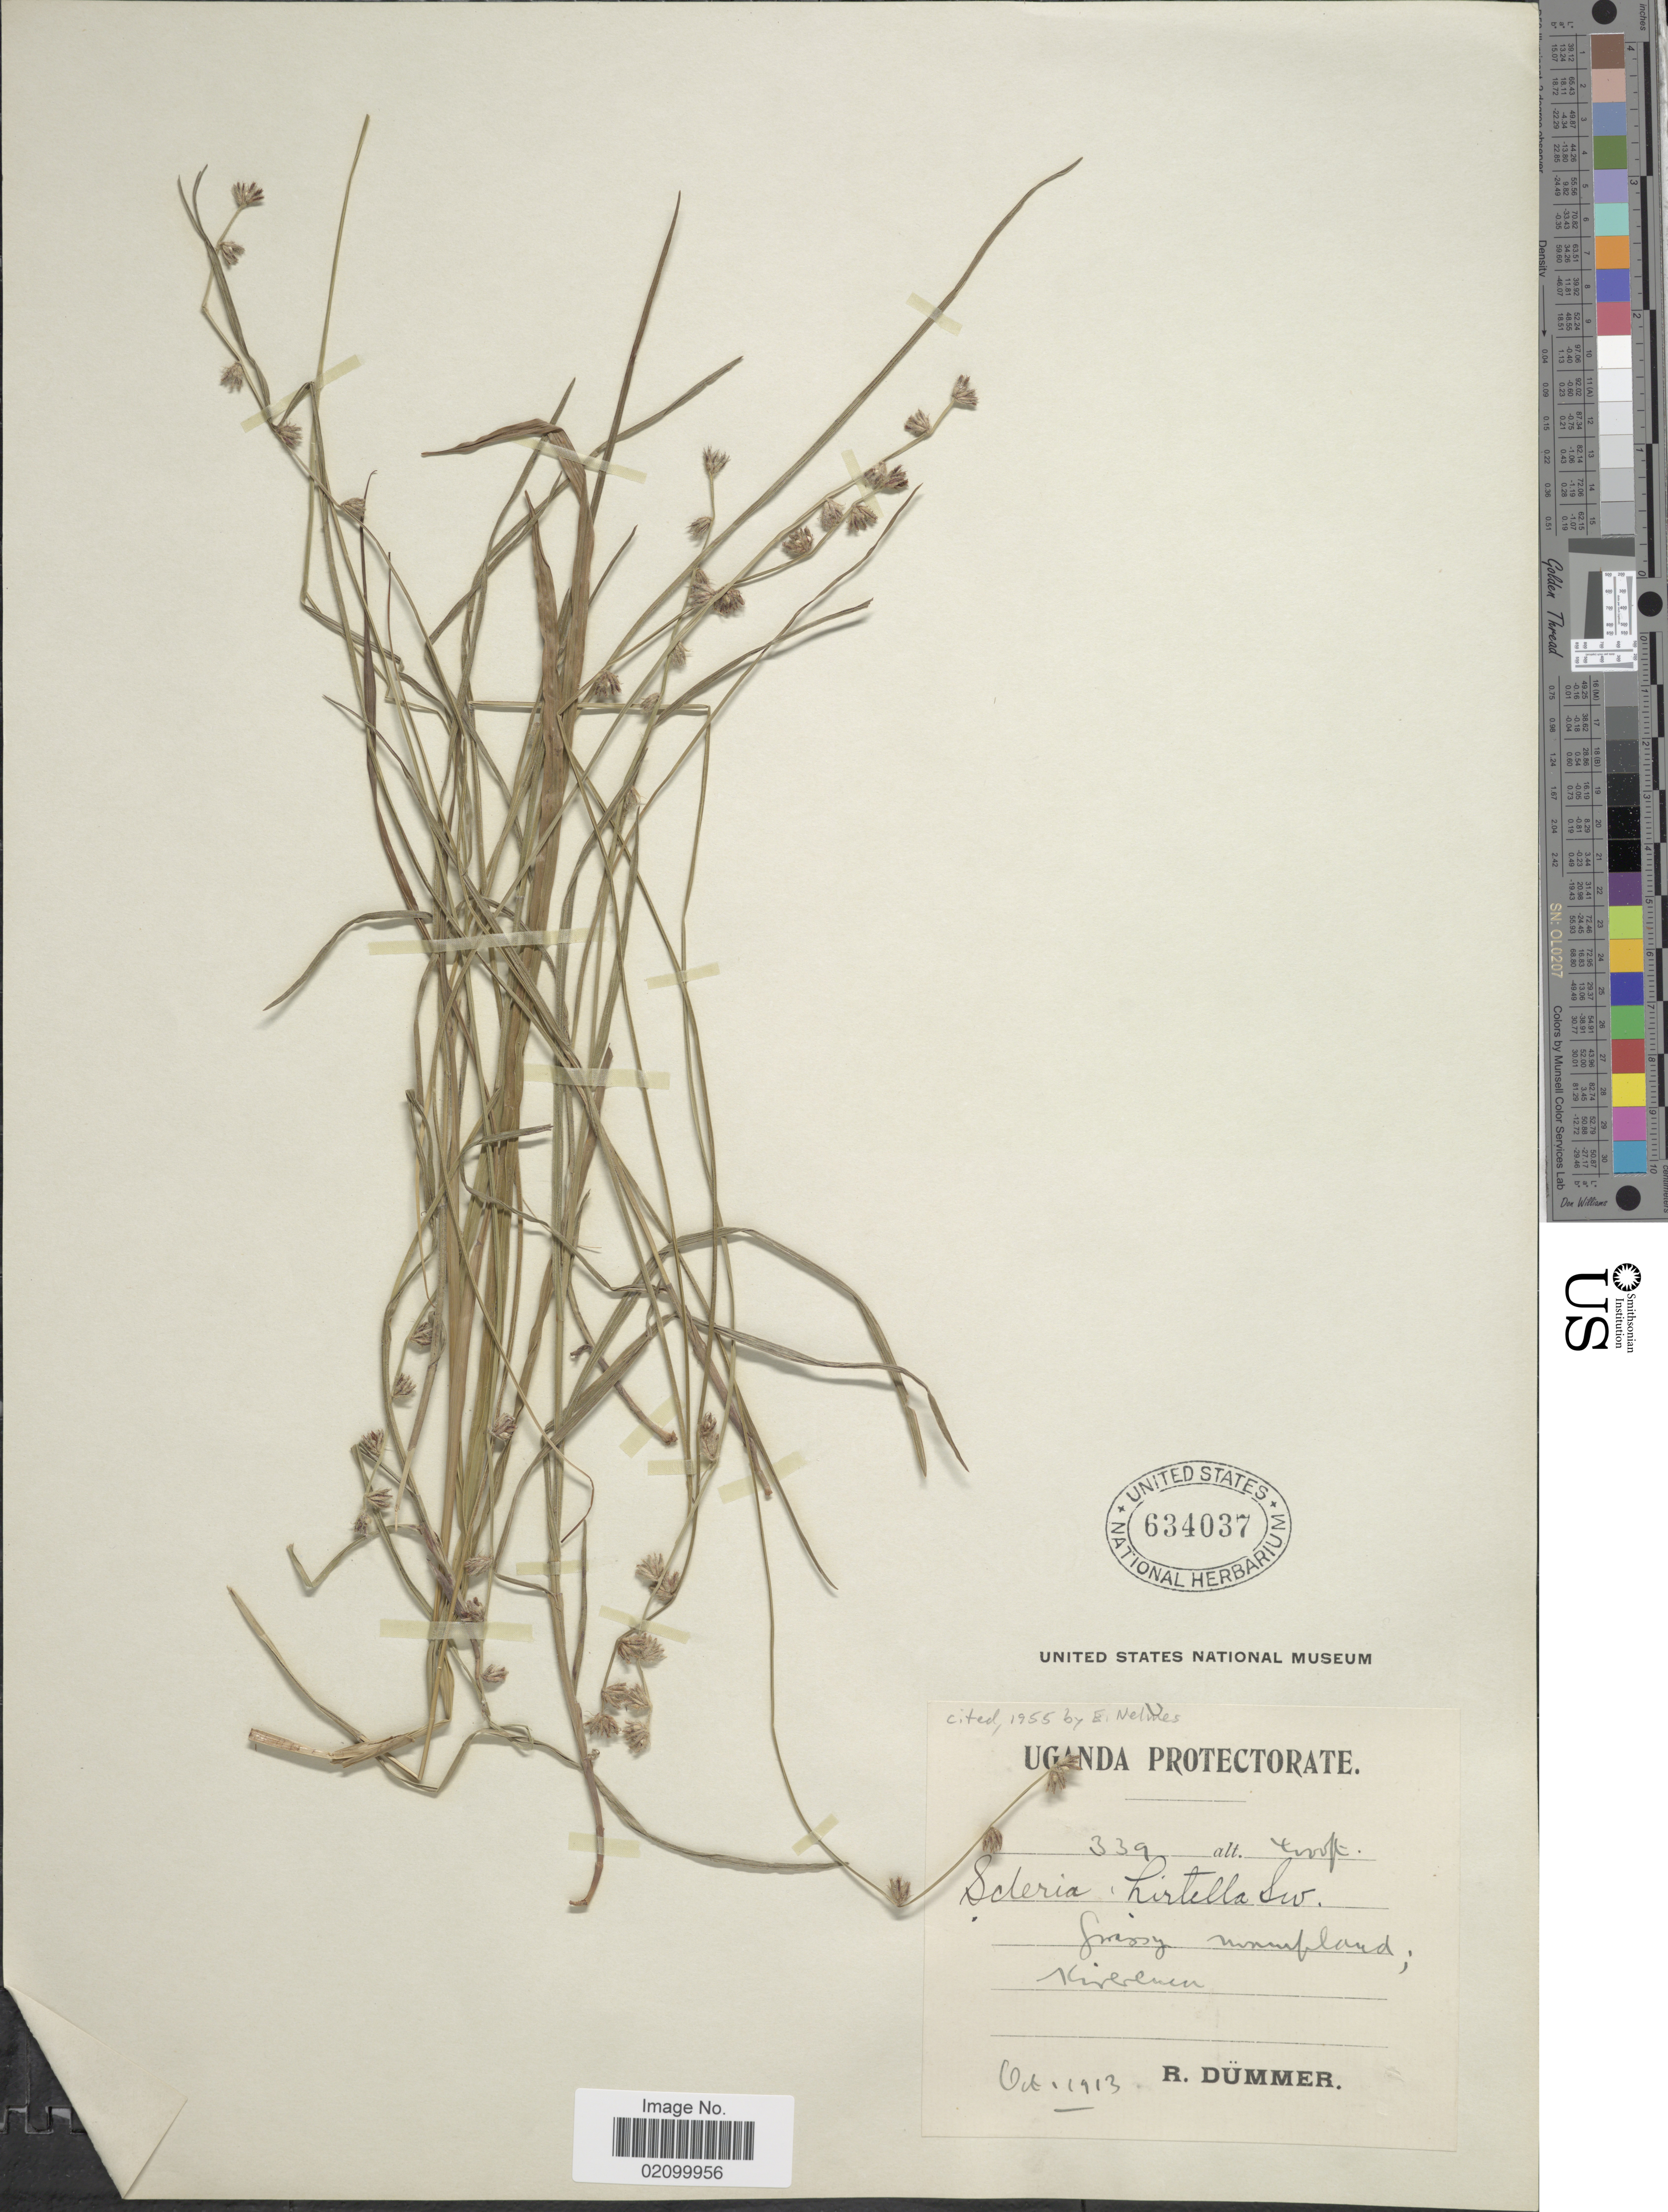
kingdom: Plantae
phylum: Tracheophyta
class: Liliopsida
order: Poales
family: Cyperaceae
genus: Scleria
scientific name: Scleria distans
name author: Poir.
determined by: Strong, Mark T., (BOT), Smithsonian Institution - National Museum of Natural History (UNITED STATES)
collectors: R. Dümmer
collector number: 339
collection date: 1913-10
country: Uganda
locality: Kirerema.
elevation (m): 1219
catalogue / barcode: US 634037